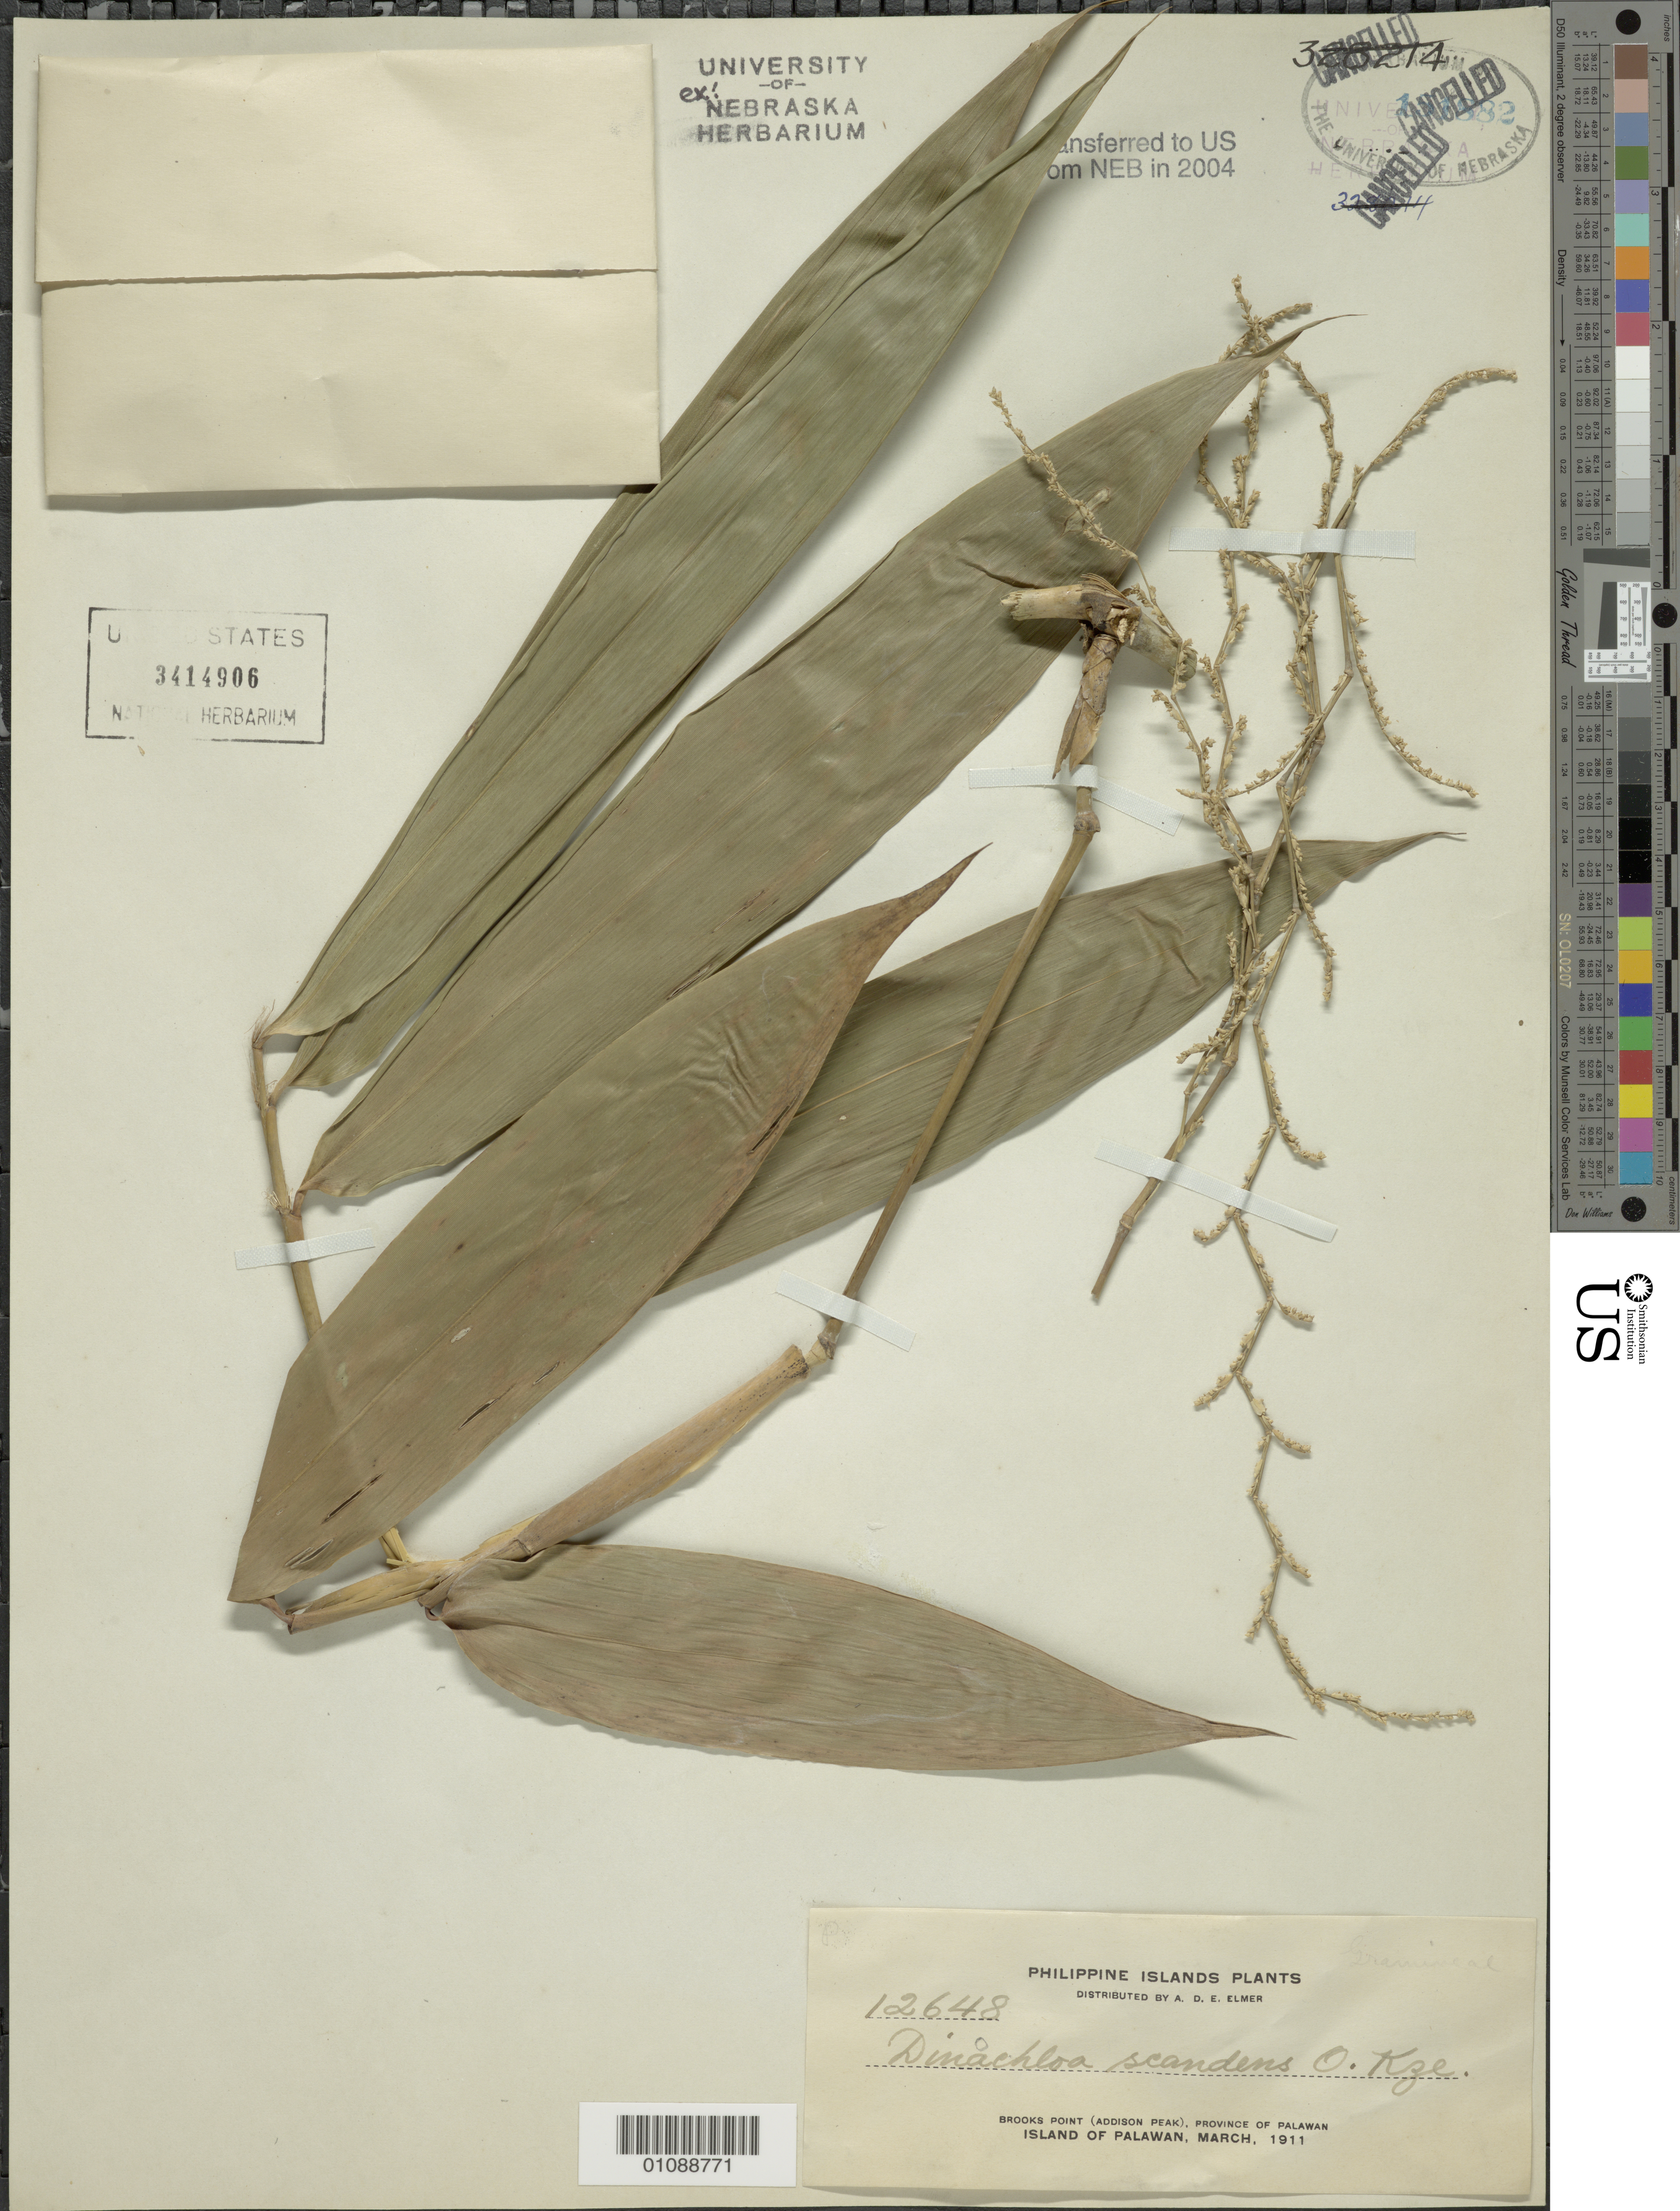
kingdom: Plantae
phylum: Tracheophyta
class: Liliopsida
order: Poales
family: Poaceae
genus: Dinochloa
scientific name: Dinochloa scandens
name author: (Blume ex Nees) Kuntze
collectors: A. D. E. Elmer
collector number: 12648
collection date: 1911-03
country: Philippines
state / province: Mimaropa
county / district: Palawan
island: Palawan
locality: Brooks Point, Addison Peak.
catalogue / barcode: US 3414906